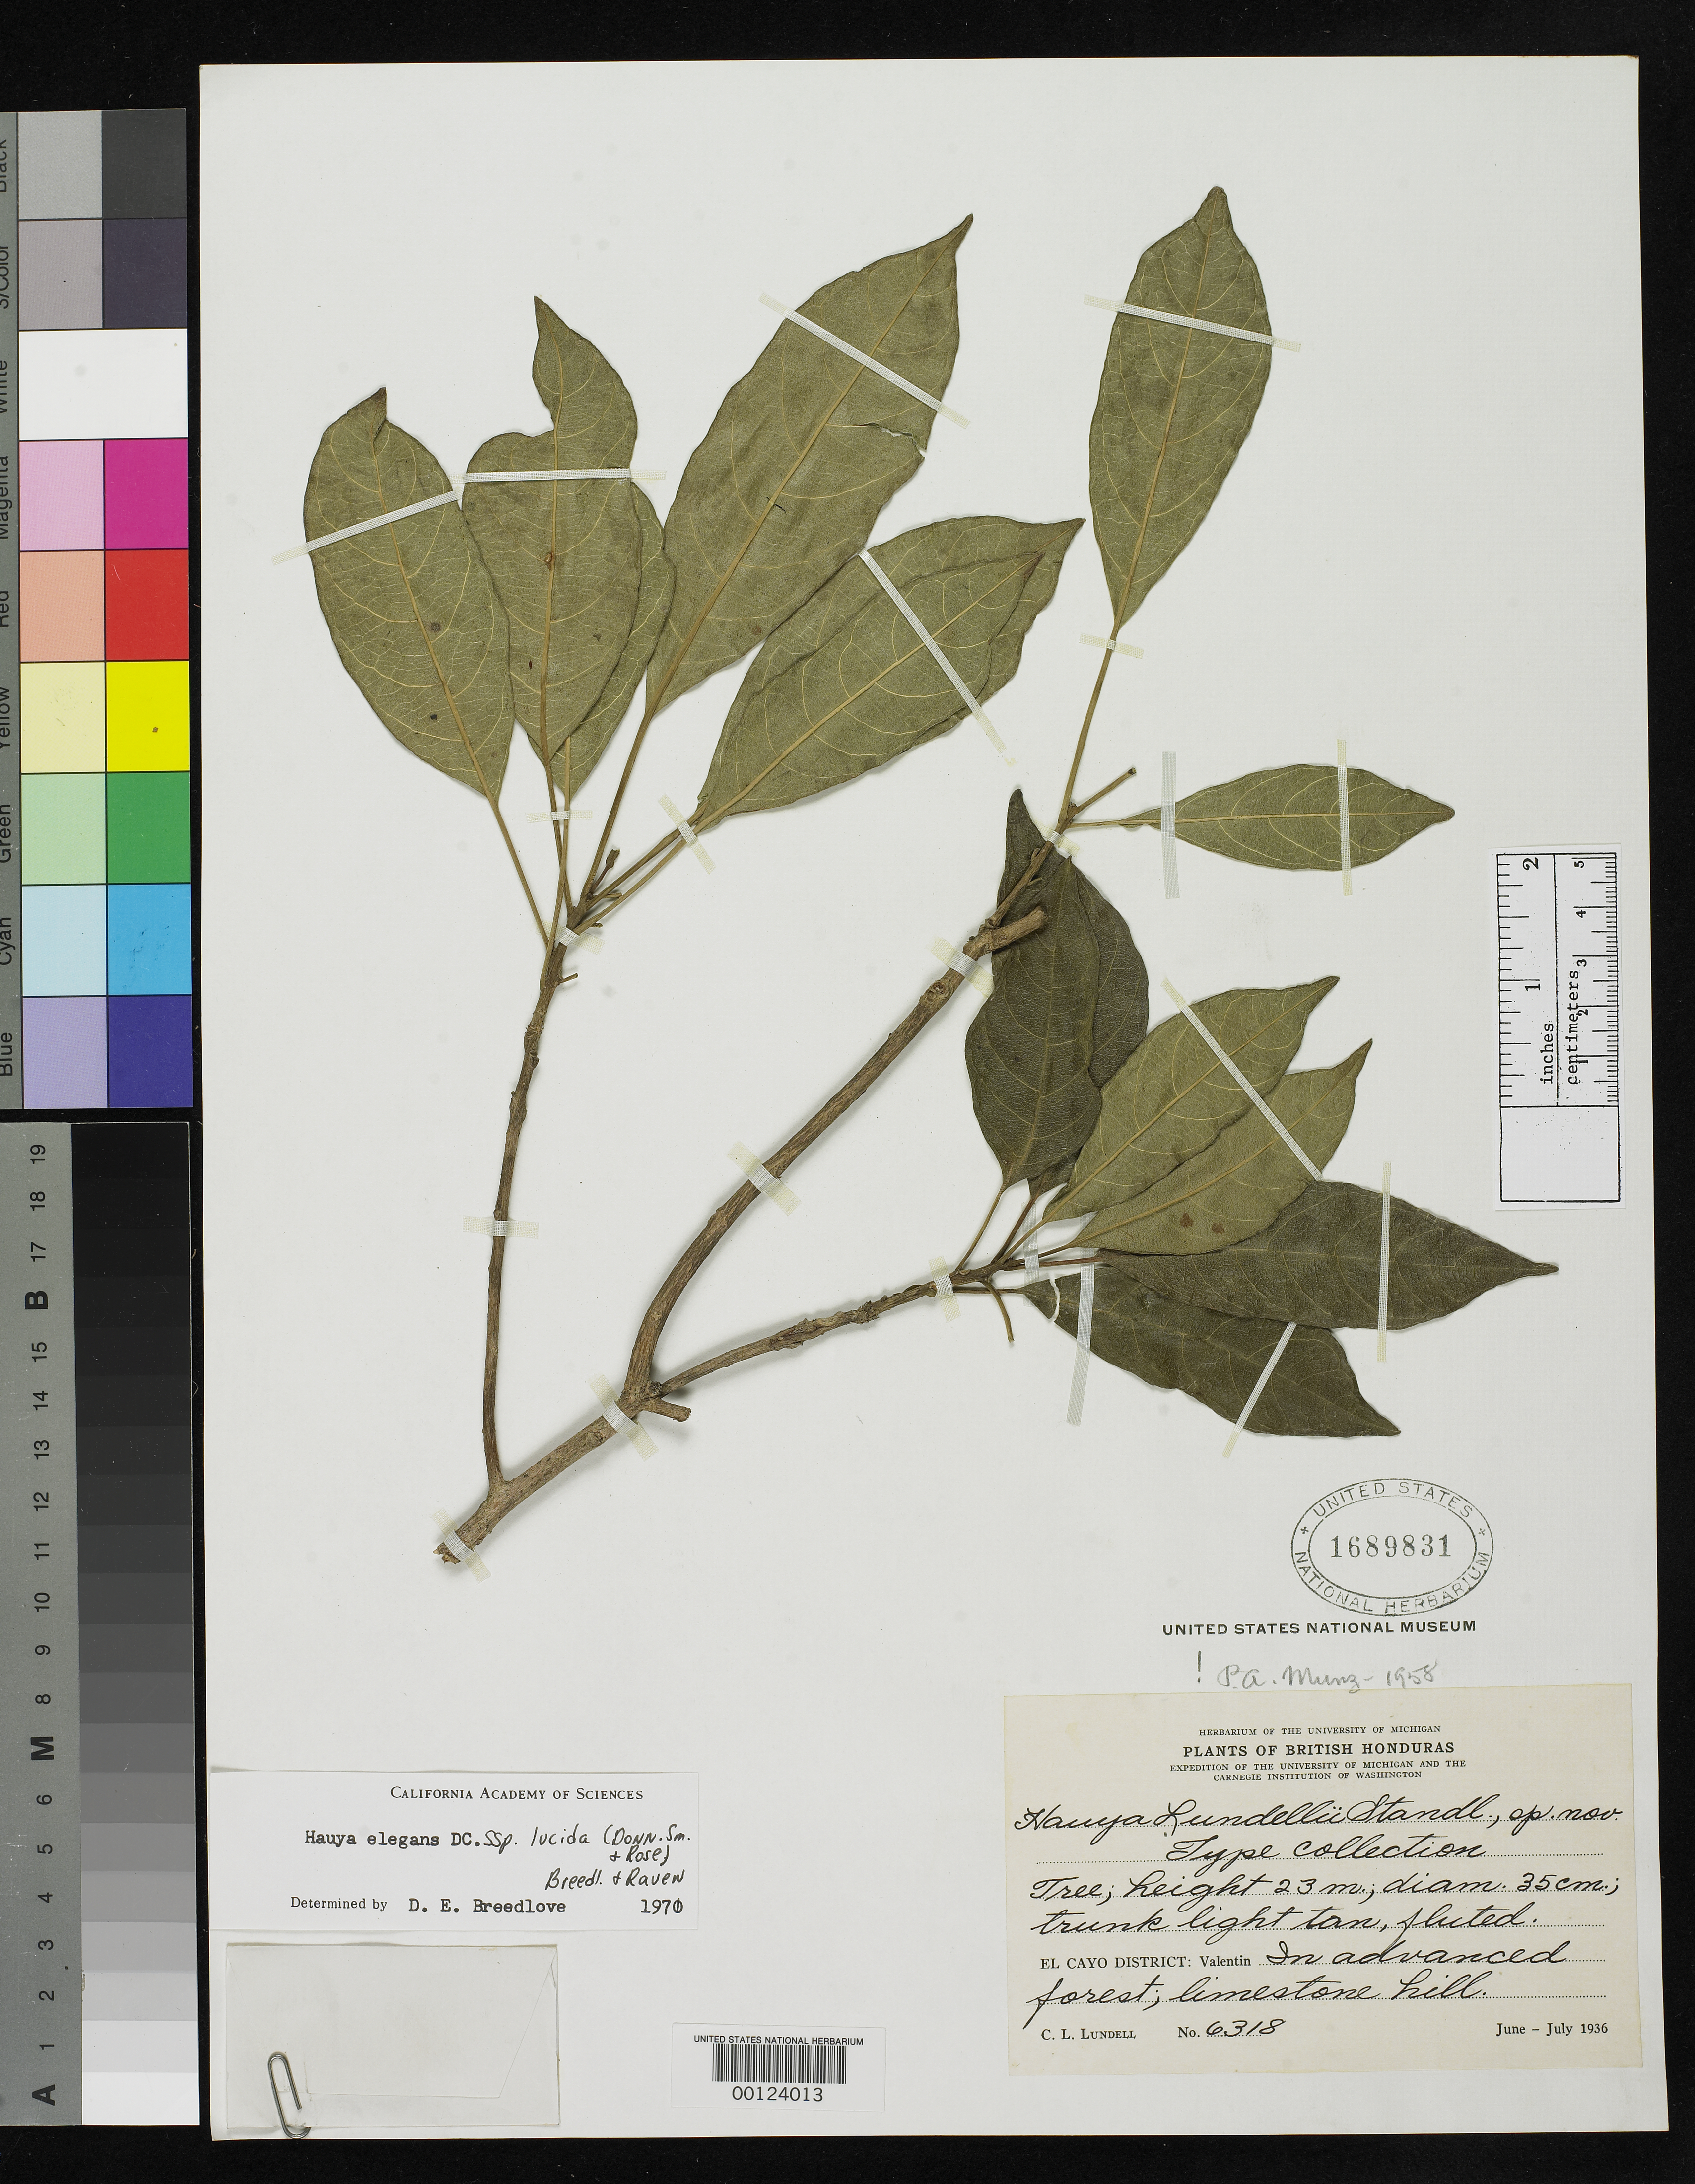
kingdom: Plantae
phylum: Tracheophyta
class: Magnoliopsida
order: Myrtales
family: Onagraceae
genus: Hauya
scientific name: Hauya lundellii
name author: Standl.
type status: Isotype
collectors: C. L. Lundell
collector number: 6318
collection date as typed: Jun 1936 to -- Jul 1936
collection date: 1936-06/1936-07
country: Belize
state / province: Cayo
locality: Valentin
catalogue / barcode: US 1689831